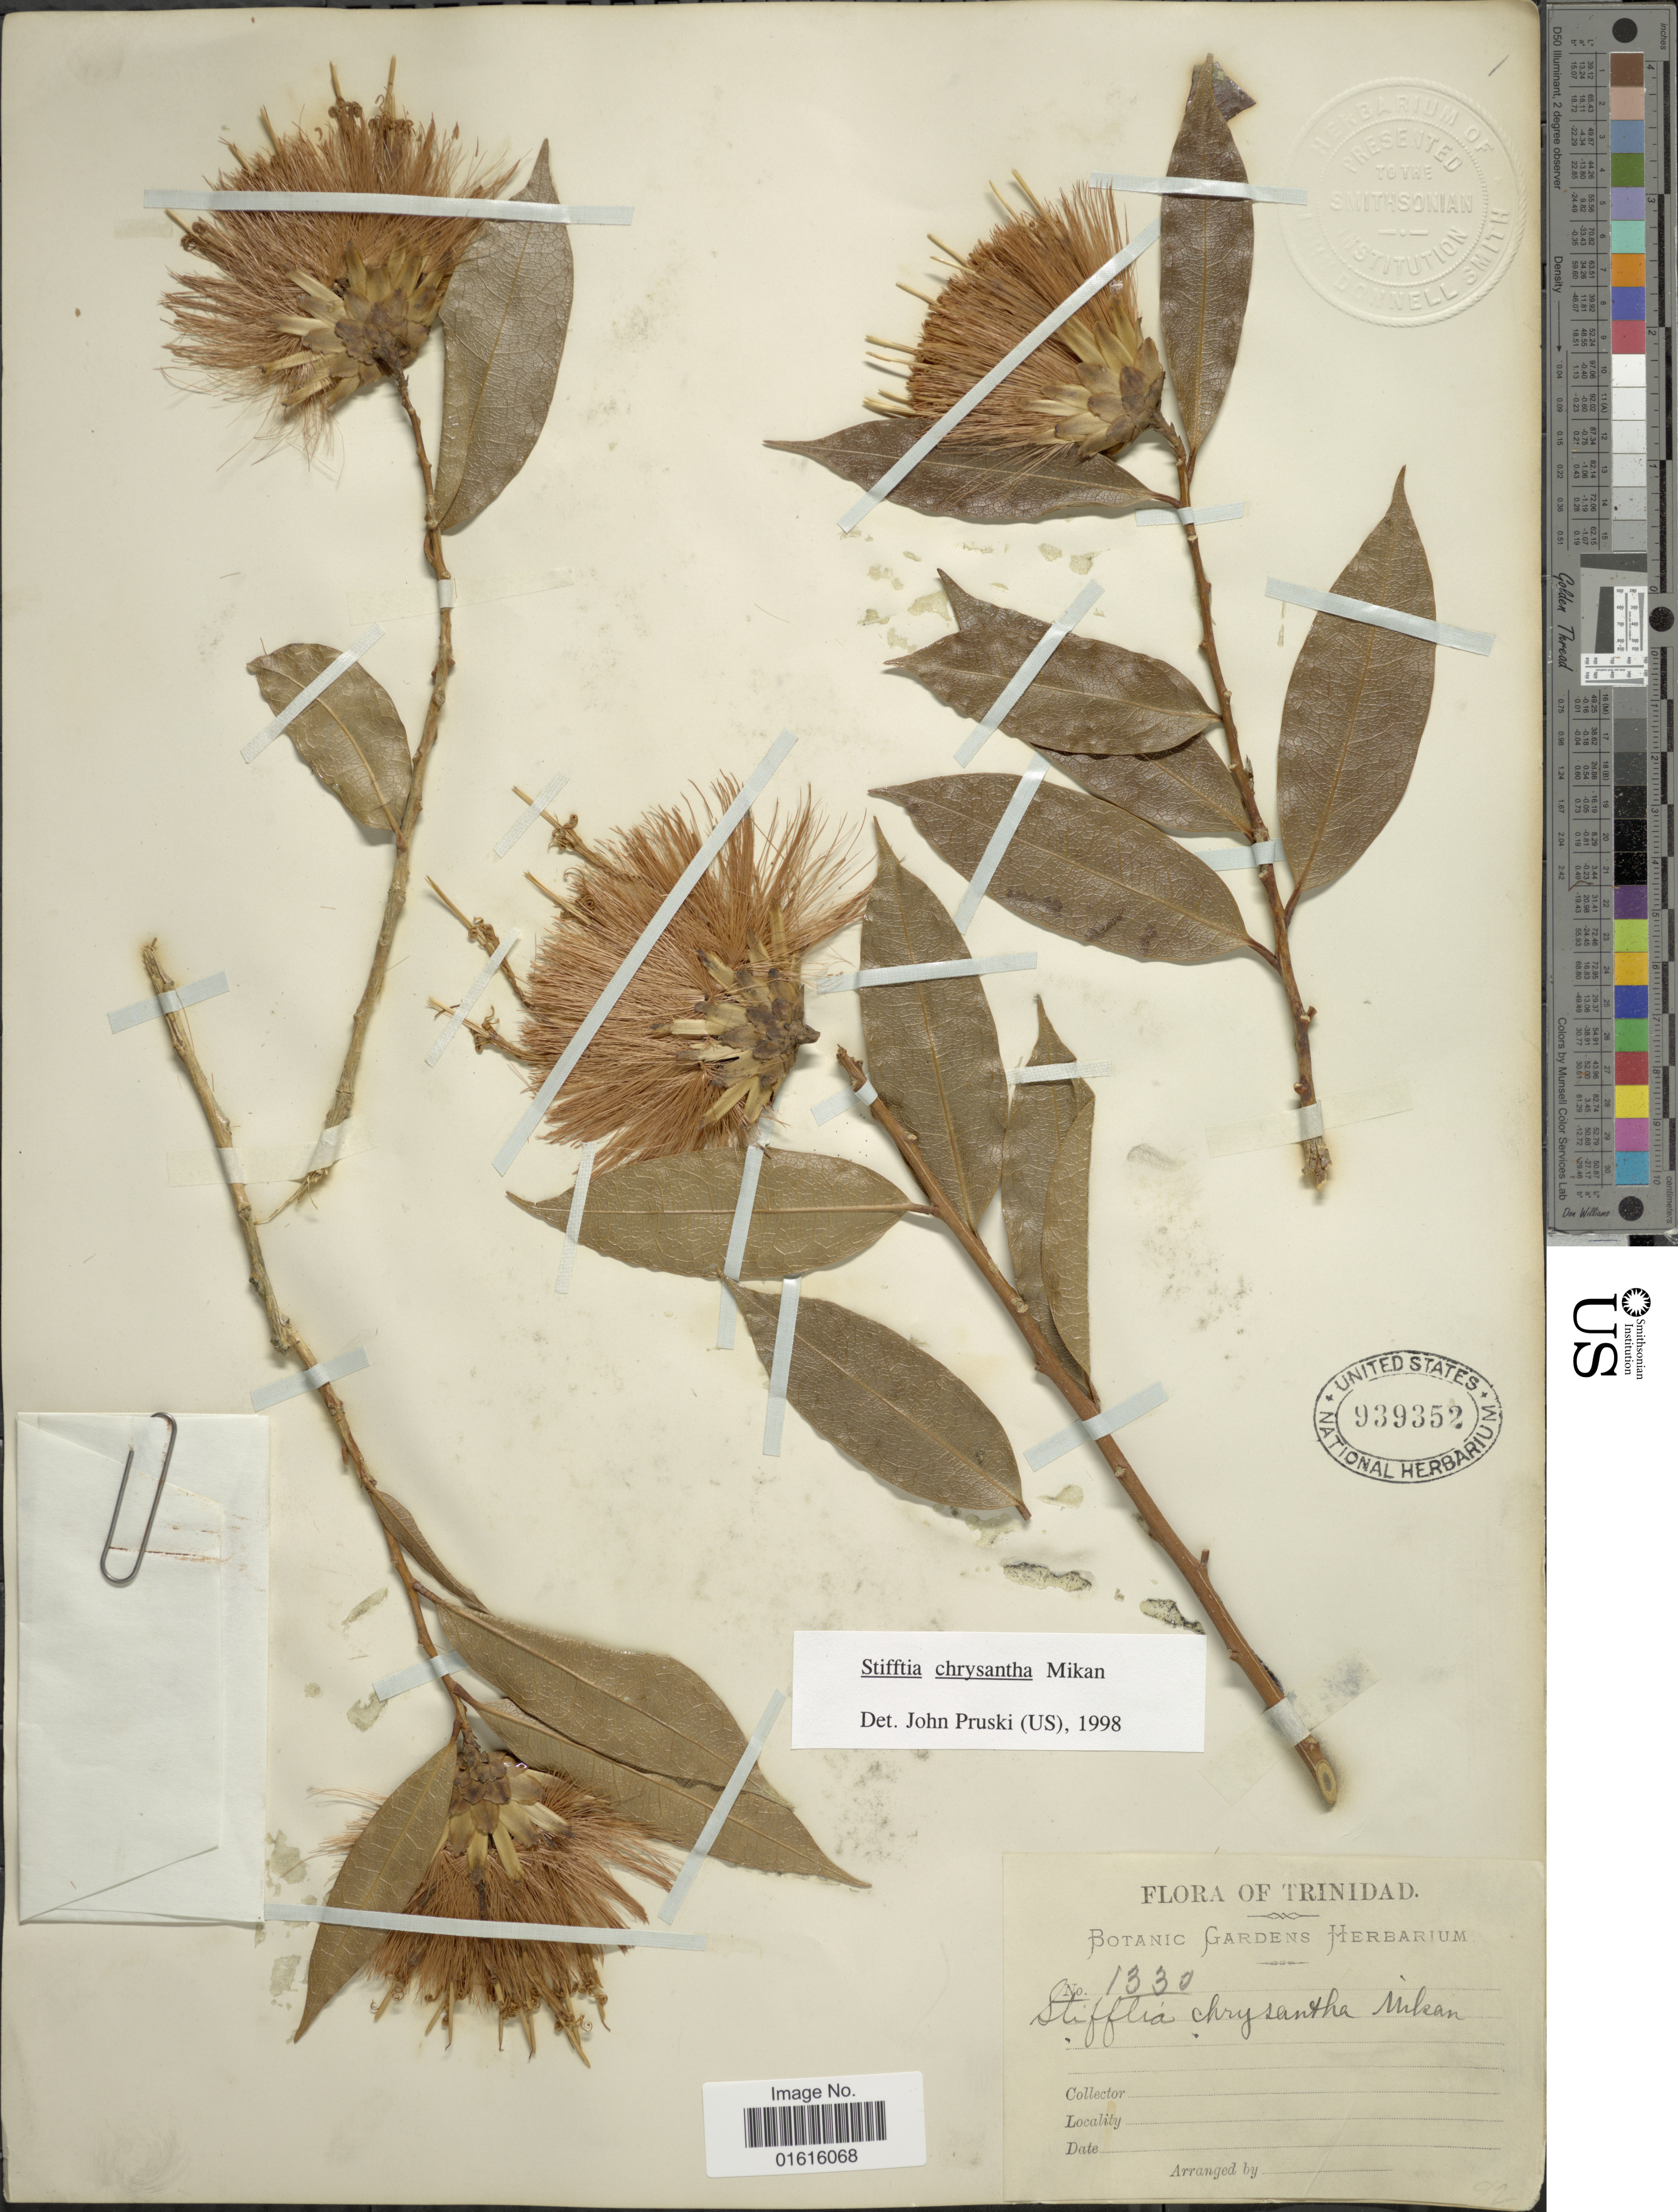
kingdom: Plantae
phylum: Tracheophyta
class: Magnoliopsida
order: Asterales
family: Asteraceae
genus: Stifftia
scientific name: Stifftia chrysantha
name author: J.C. Mikan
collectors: Botanic Gardens Herbarium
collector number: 1330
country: Trinidad and Tobago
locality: Trinidad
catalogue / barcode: US 939352